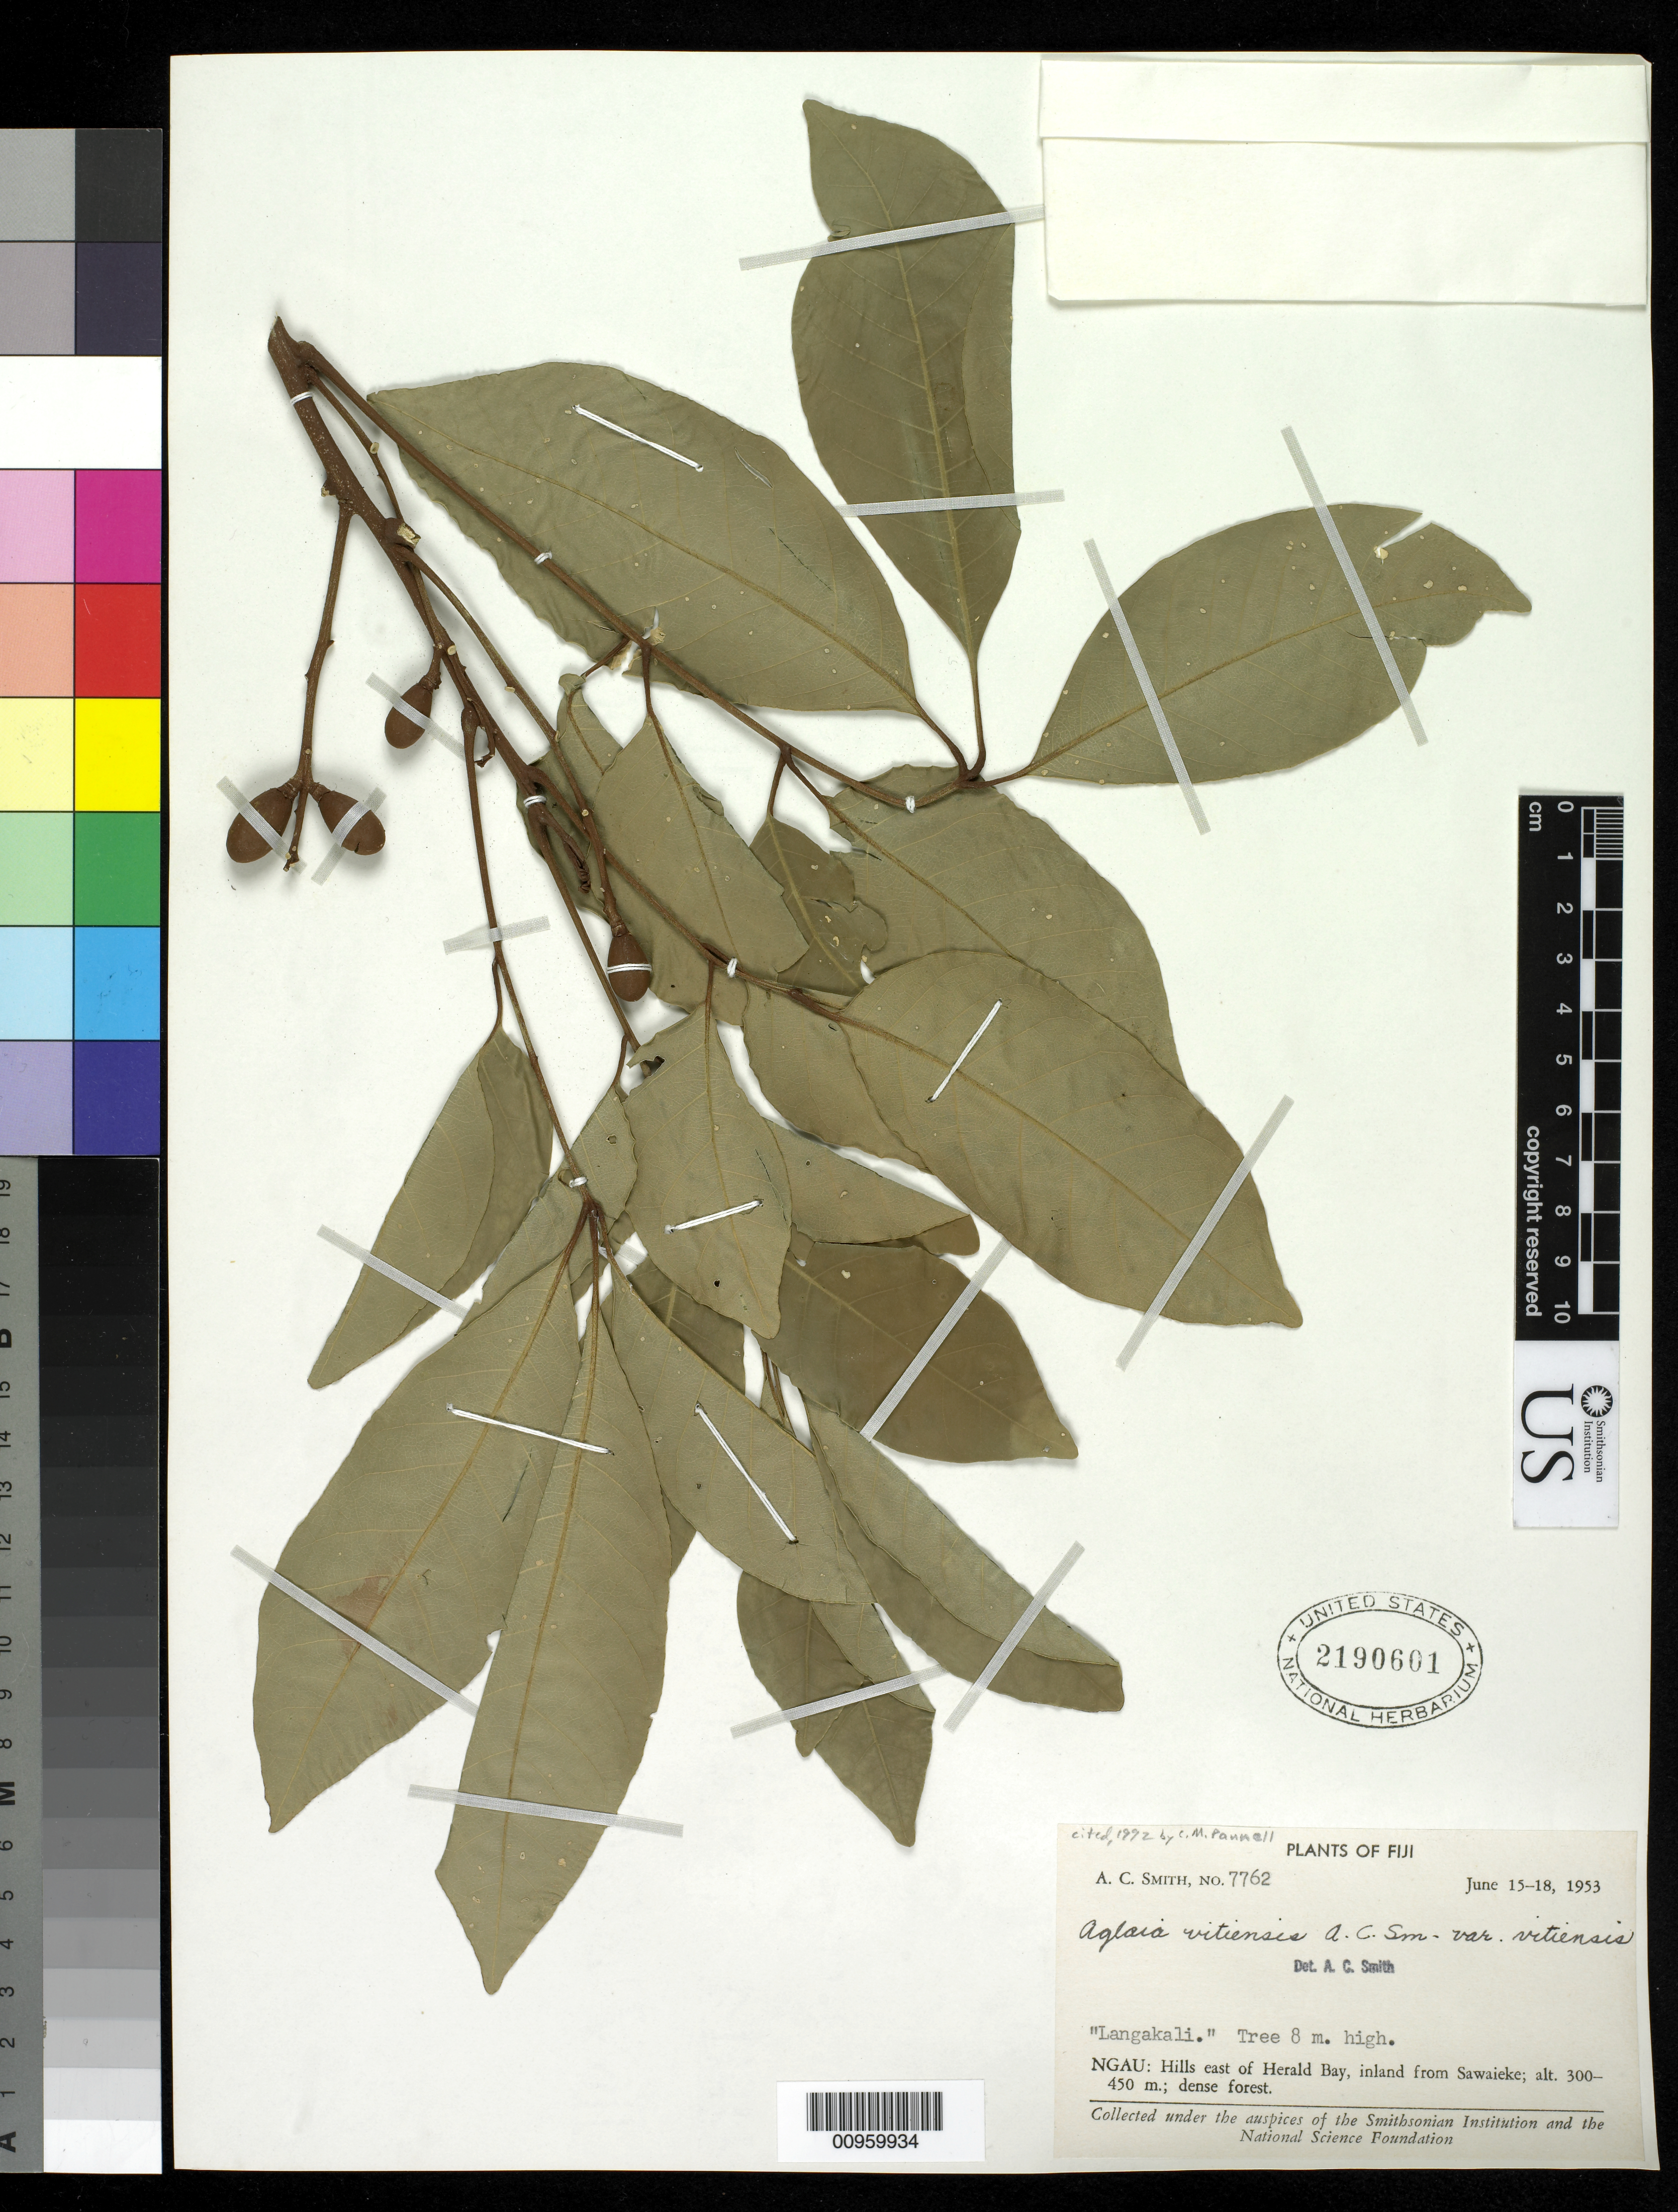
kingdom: Plantae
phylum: Tracheophyta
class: Magnoliopsida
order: Sapindales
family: Meliaceae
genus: Aglaia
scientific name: Aglaia vitiensis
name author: A.C. Sm.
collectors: C. A. Smith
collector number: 7762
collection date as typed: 15 Jun 1953 to 18 Jun 1953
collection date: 1953-06-15/1953-06-18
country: Fiji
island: Gau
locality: Hills east of Herald Bay, inland from Sawaieke, dense forest.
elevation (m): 300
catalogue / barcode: US 2190601